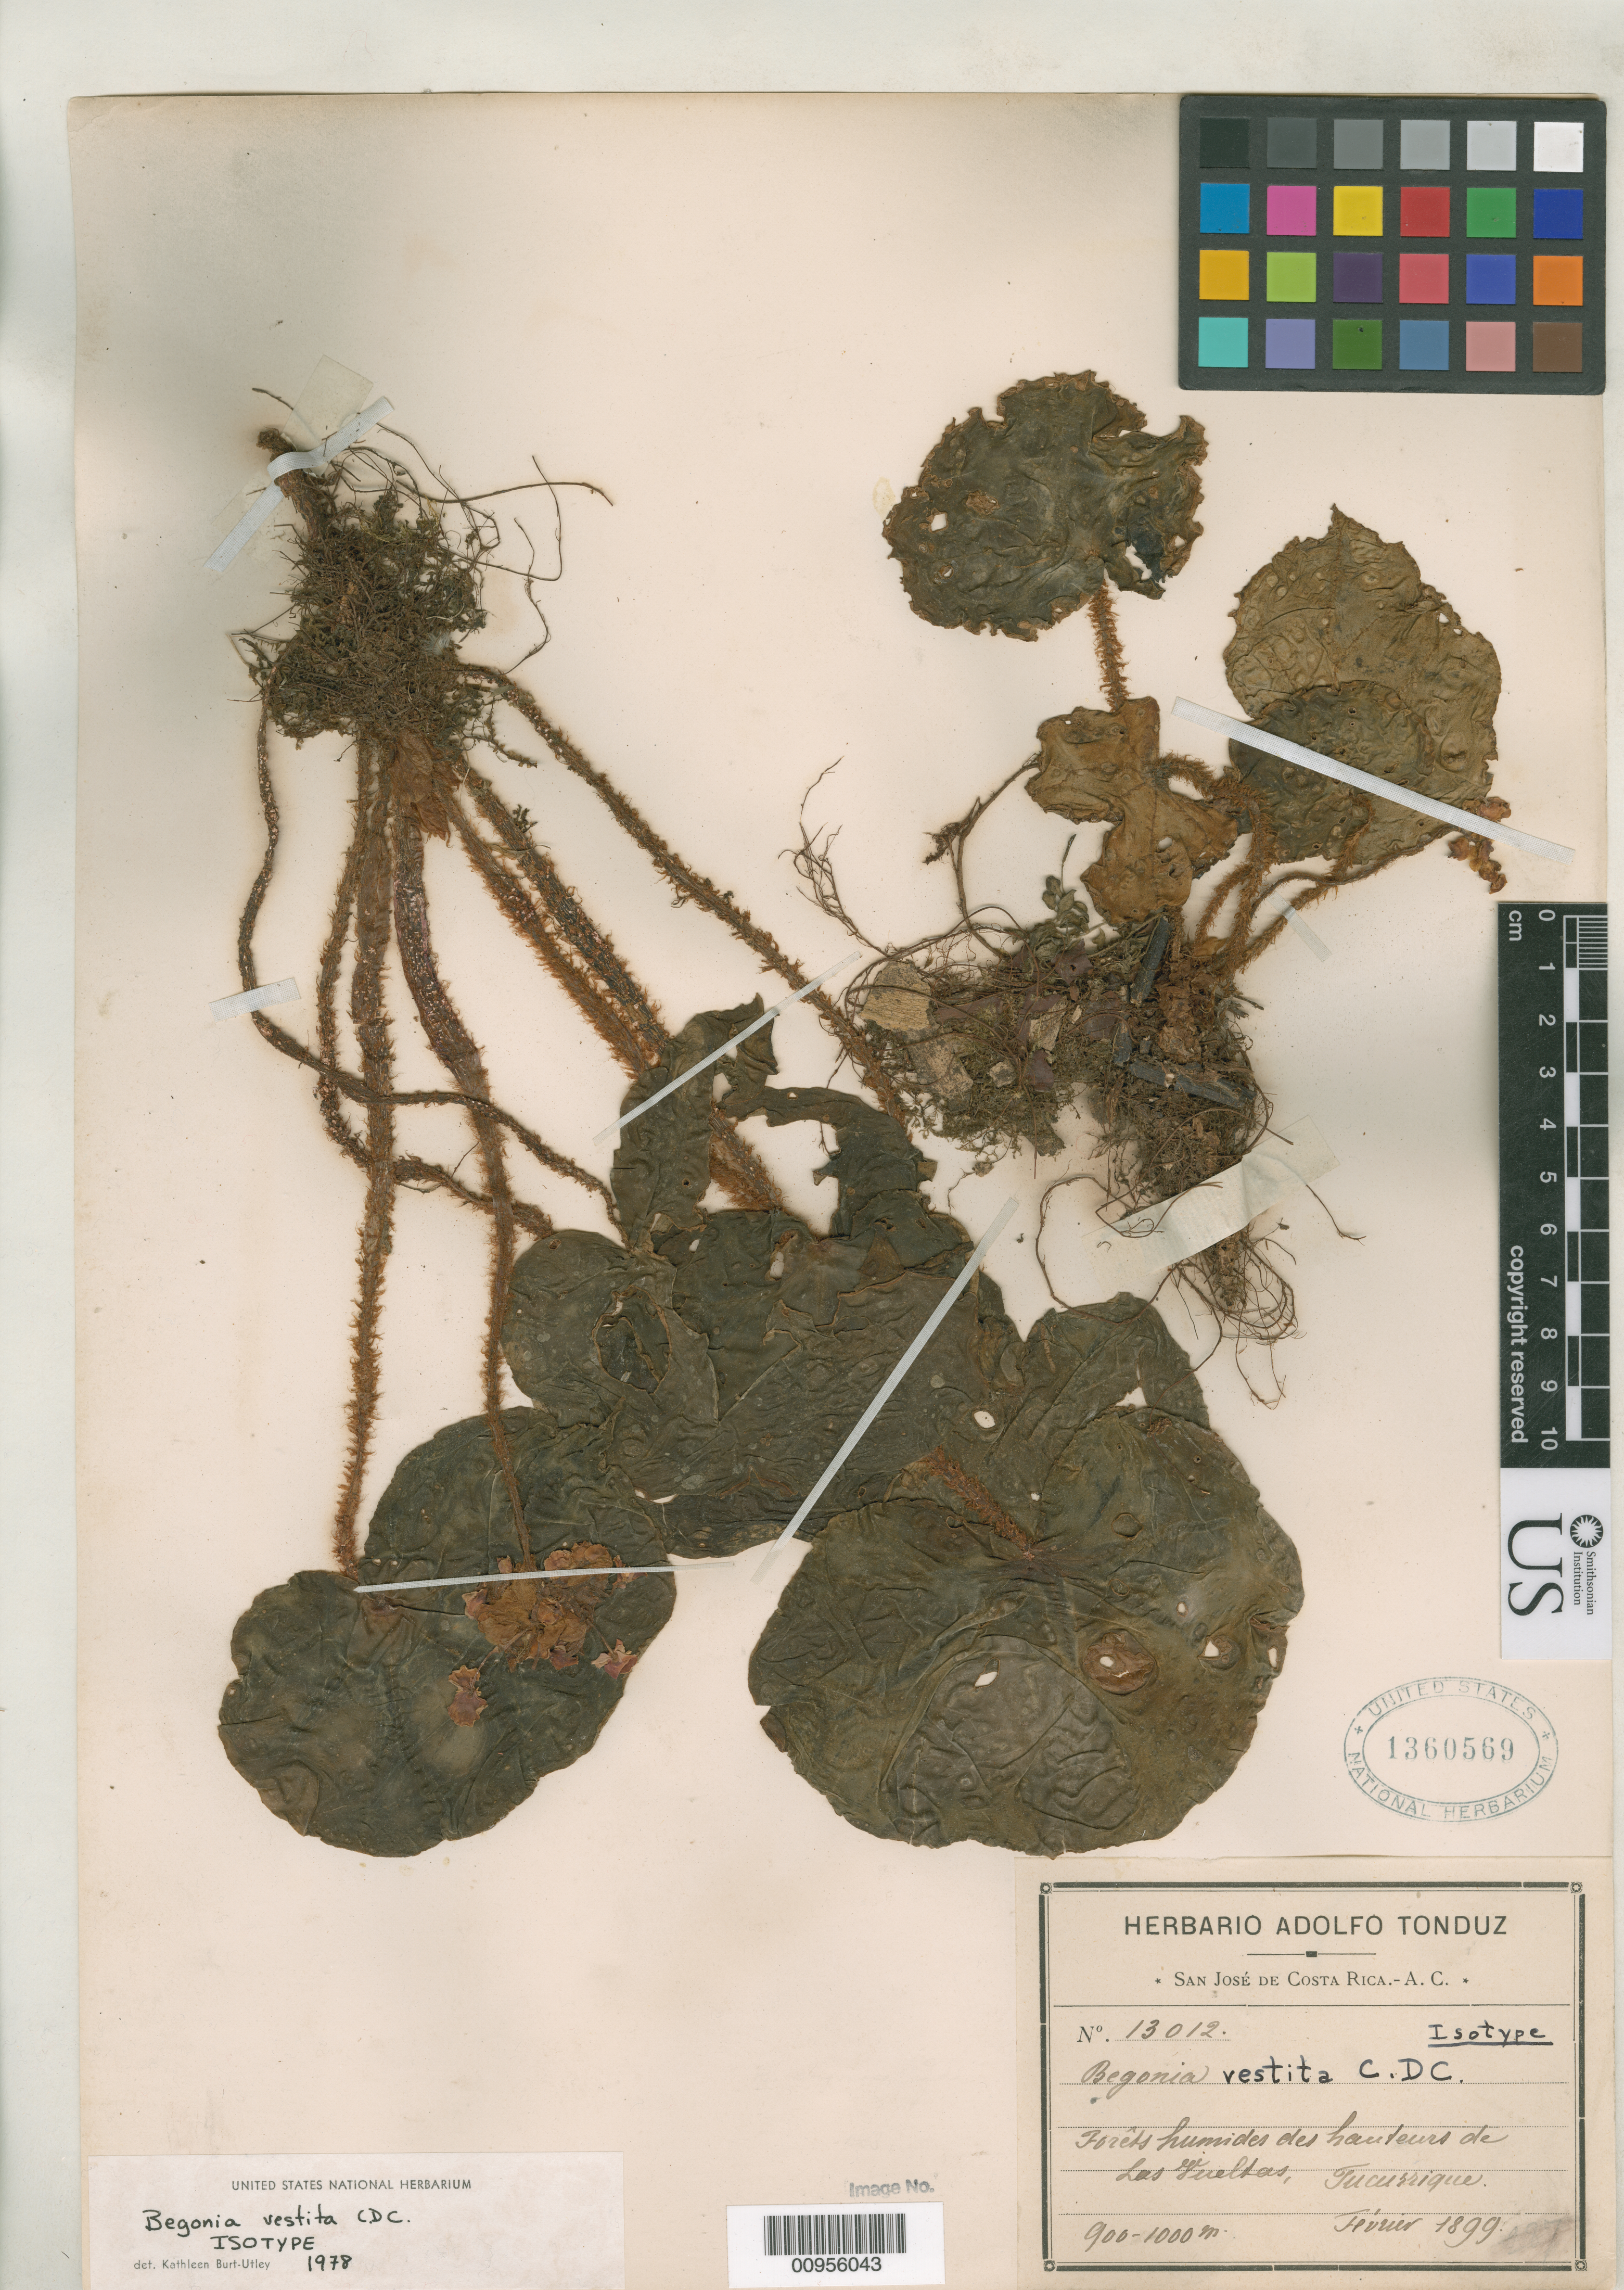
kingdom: Plantae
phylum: Tracheophyta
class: Magnoliopsida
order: Cucurbitales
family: Begoniaceae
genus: Begonia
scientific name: Begonia vestita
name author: C. DC.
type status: Isotype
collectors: H. F. Pittier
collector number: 13012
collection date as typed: Feb 1899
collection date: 1899-02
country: Costa Rica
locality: Forêts humides des hauteurs de Las Vueltas, Tucurrique.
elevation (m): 900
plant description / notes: Protologue cites type as "H. Pittier n. 1302 in h. Cand."; Specimen ex John Donnell Smith herbarium.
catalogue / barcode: US 1360569